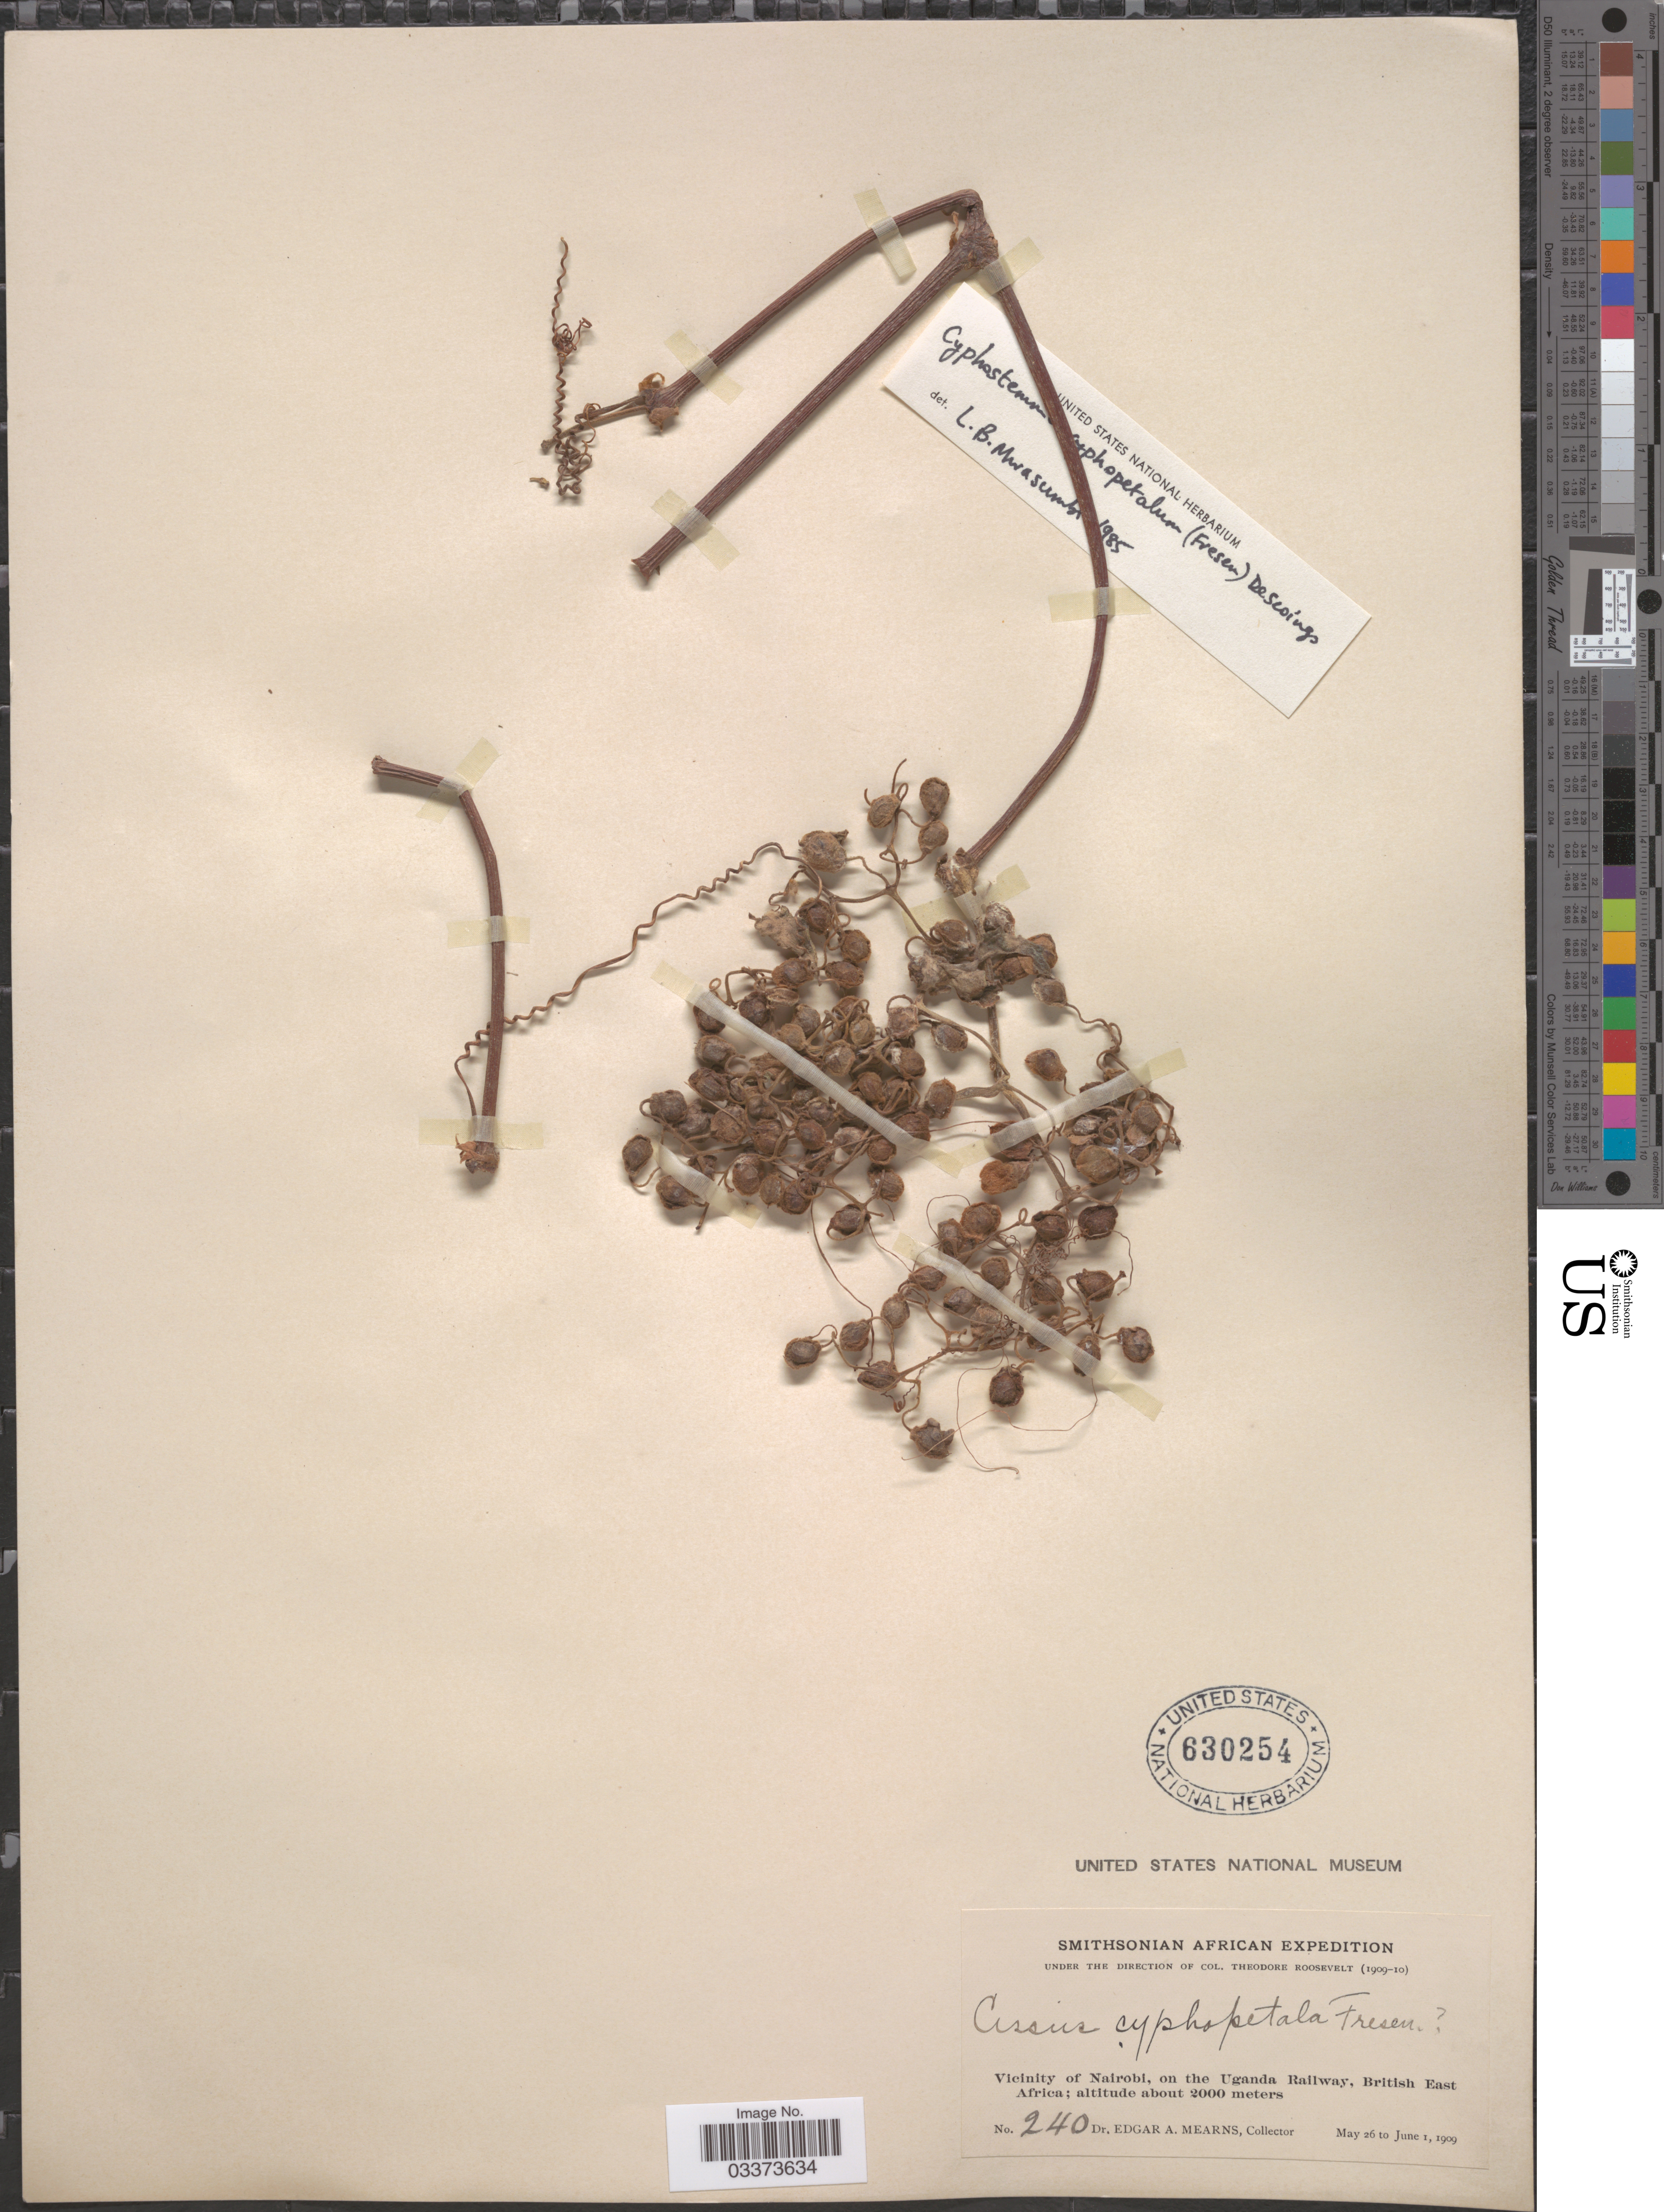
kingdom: Plantae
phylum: Tracheophyta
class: Magnoliopsida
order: Vitales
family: Vitaceae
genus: Cyphostemma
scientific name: Cyphostemma cyphopetalum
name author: (Fresen.) Desc. et al.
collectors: E. A. Mearns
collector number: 240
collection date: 1909-05-26/1909-06-01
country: Kenya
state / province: Nairobi Area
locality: Vicinity of Nairobi, on the Uganda Railway, British East Africa.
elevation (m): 2000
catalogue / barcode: US 630254